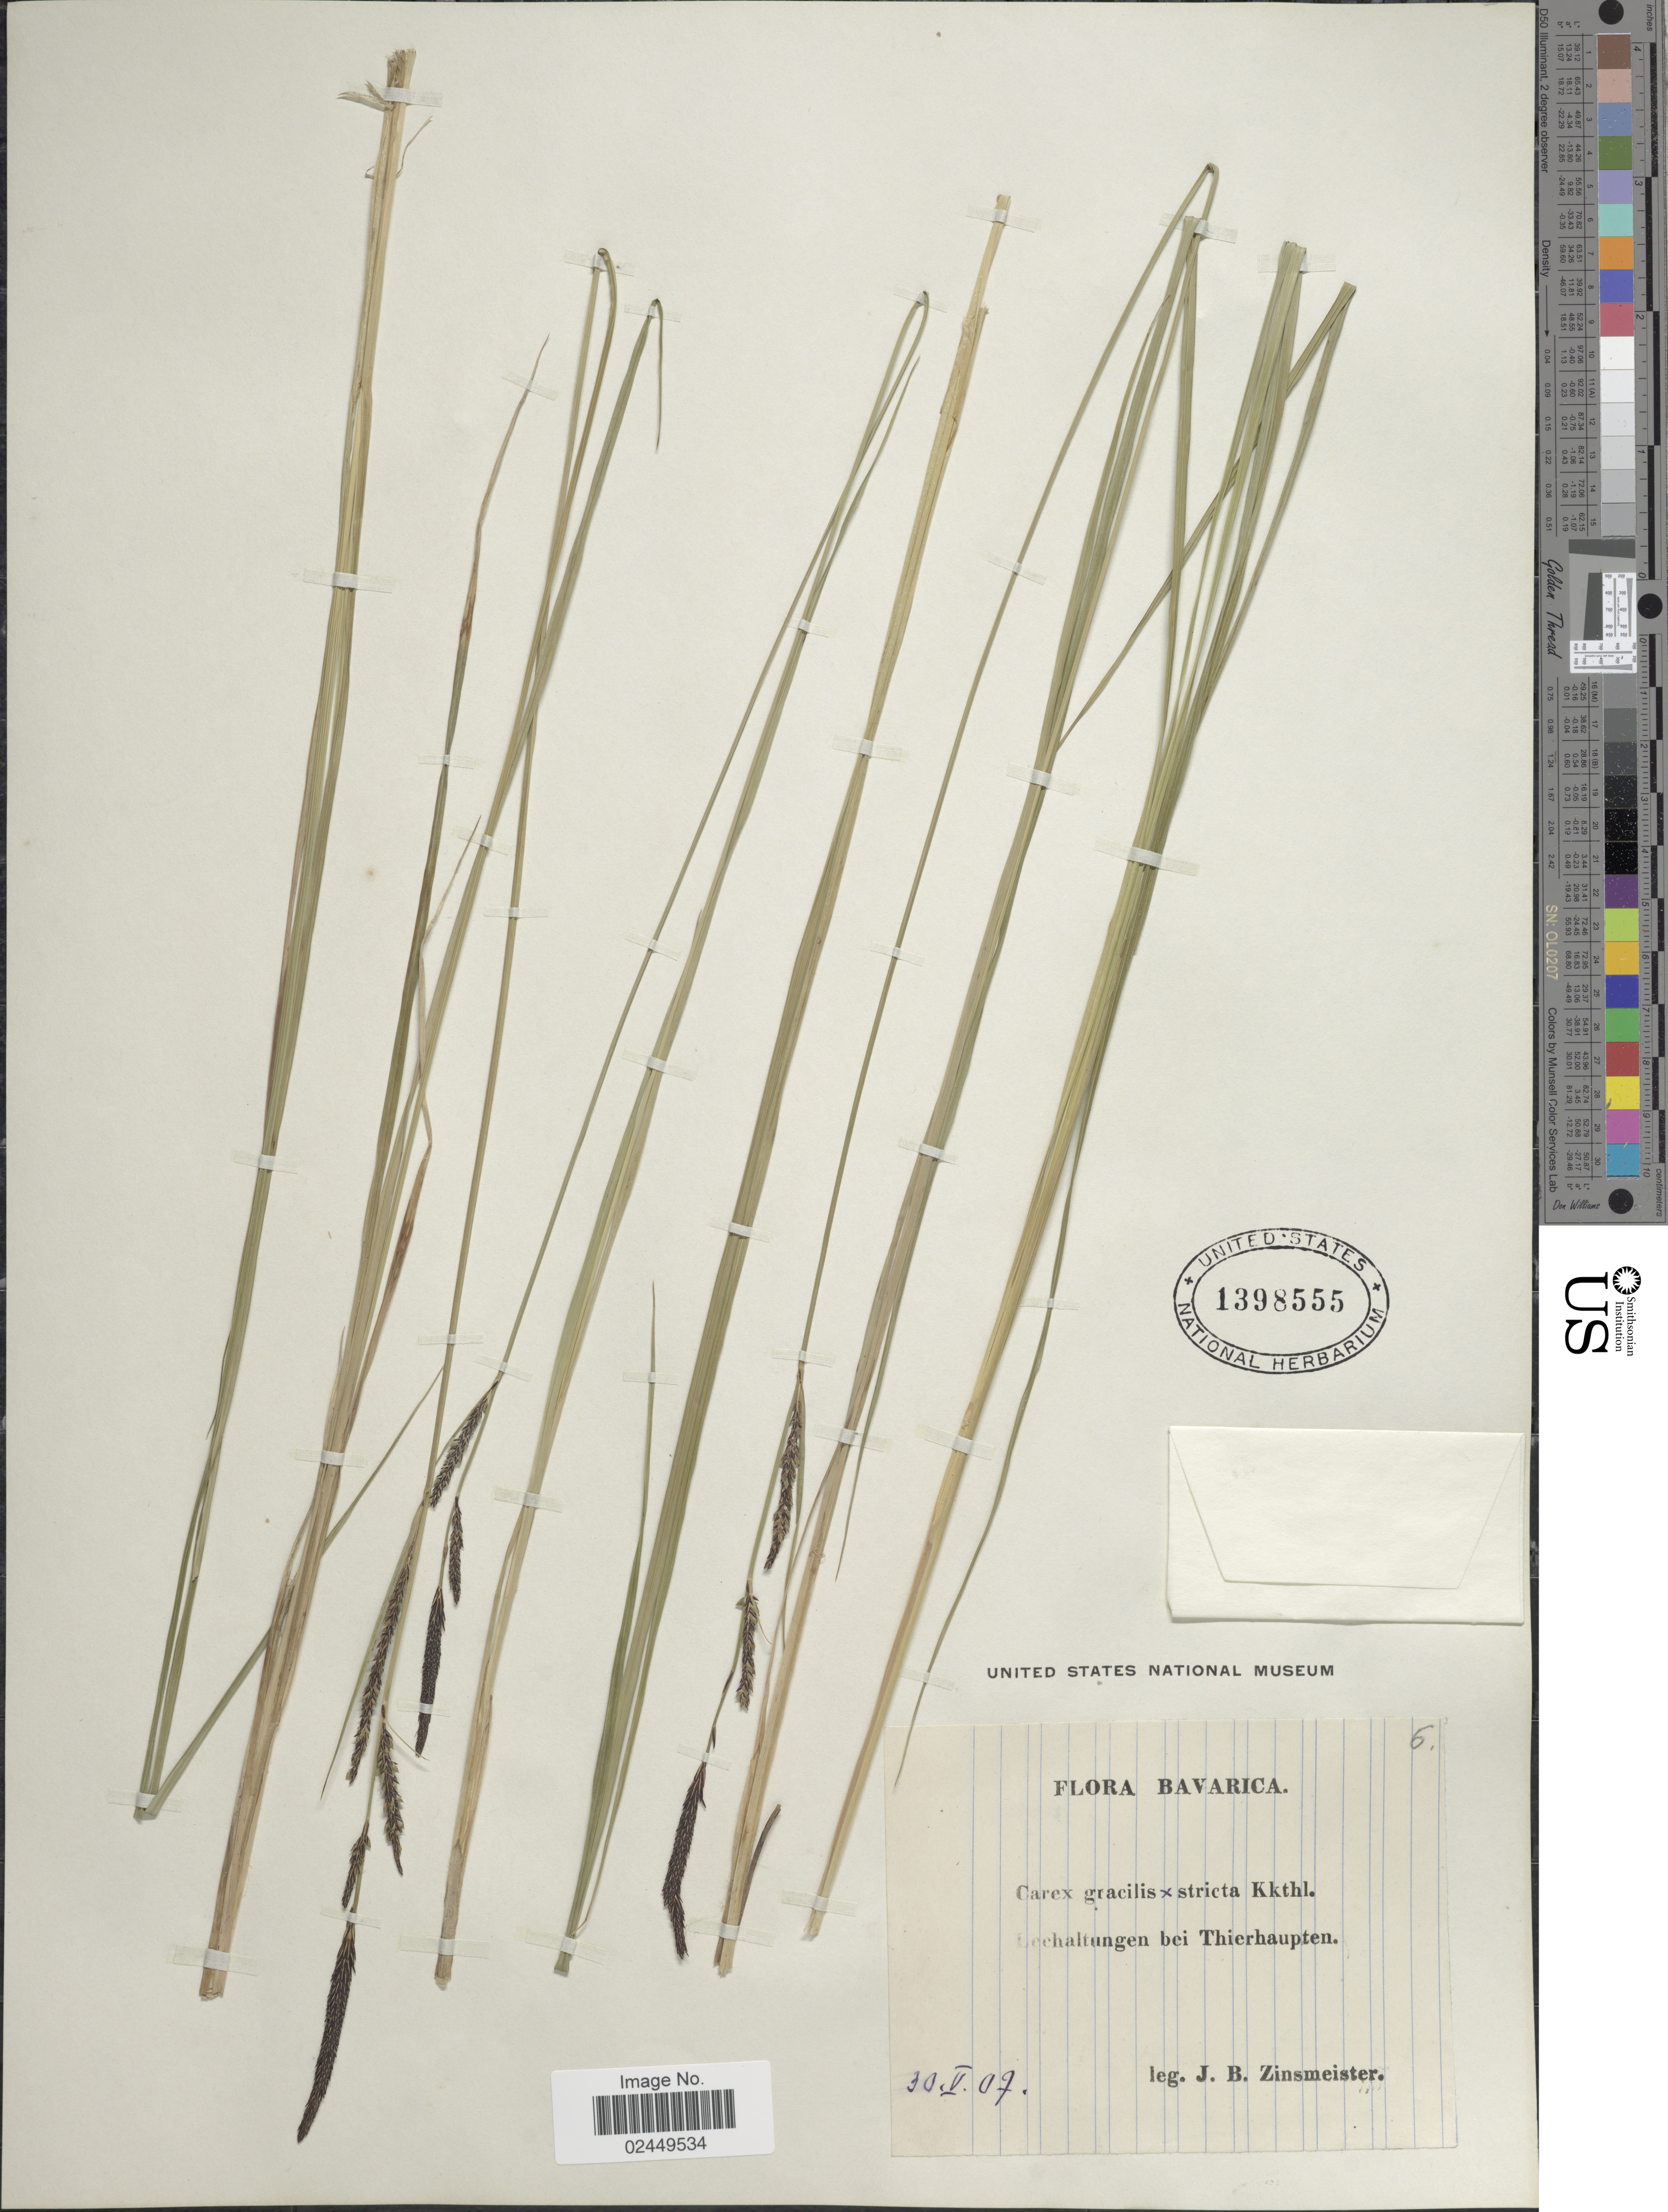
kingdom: Plantae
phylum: Tracheophyta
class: Liliopsida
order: Poales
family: Cyperaceae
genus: Carex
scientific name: Carex acuta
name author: L.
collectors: J. Zinsmeister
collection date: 1907-05-30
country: Germany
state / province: Bayern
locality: Bavarica, Lechaltungen bei Thierhaupten.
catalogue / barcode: US 1398555